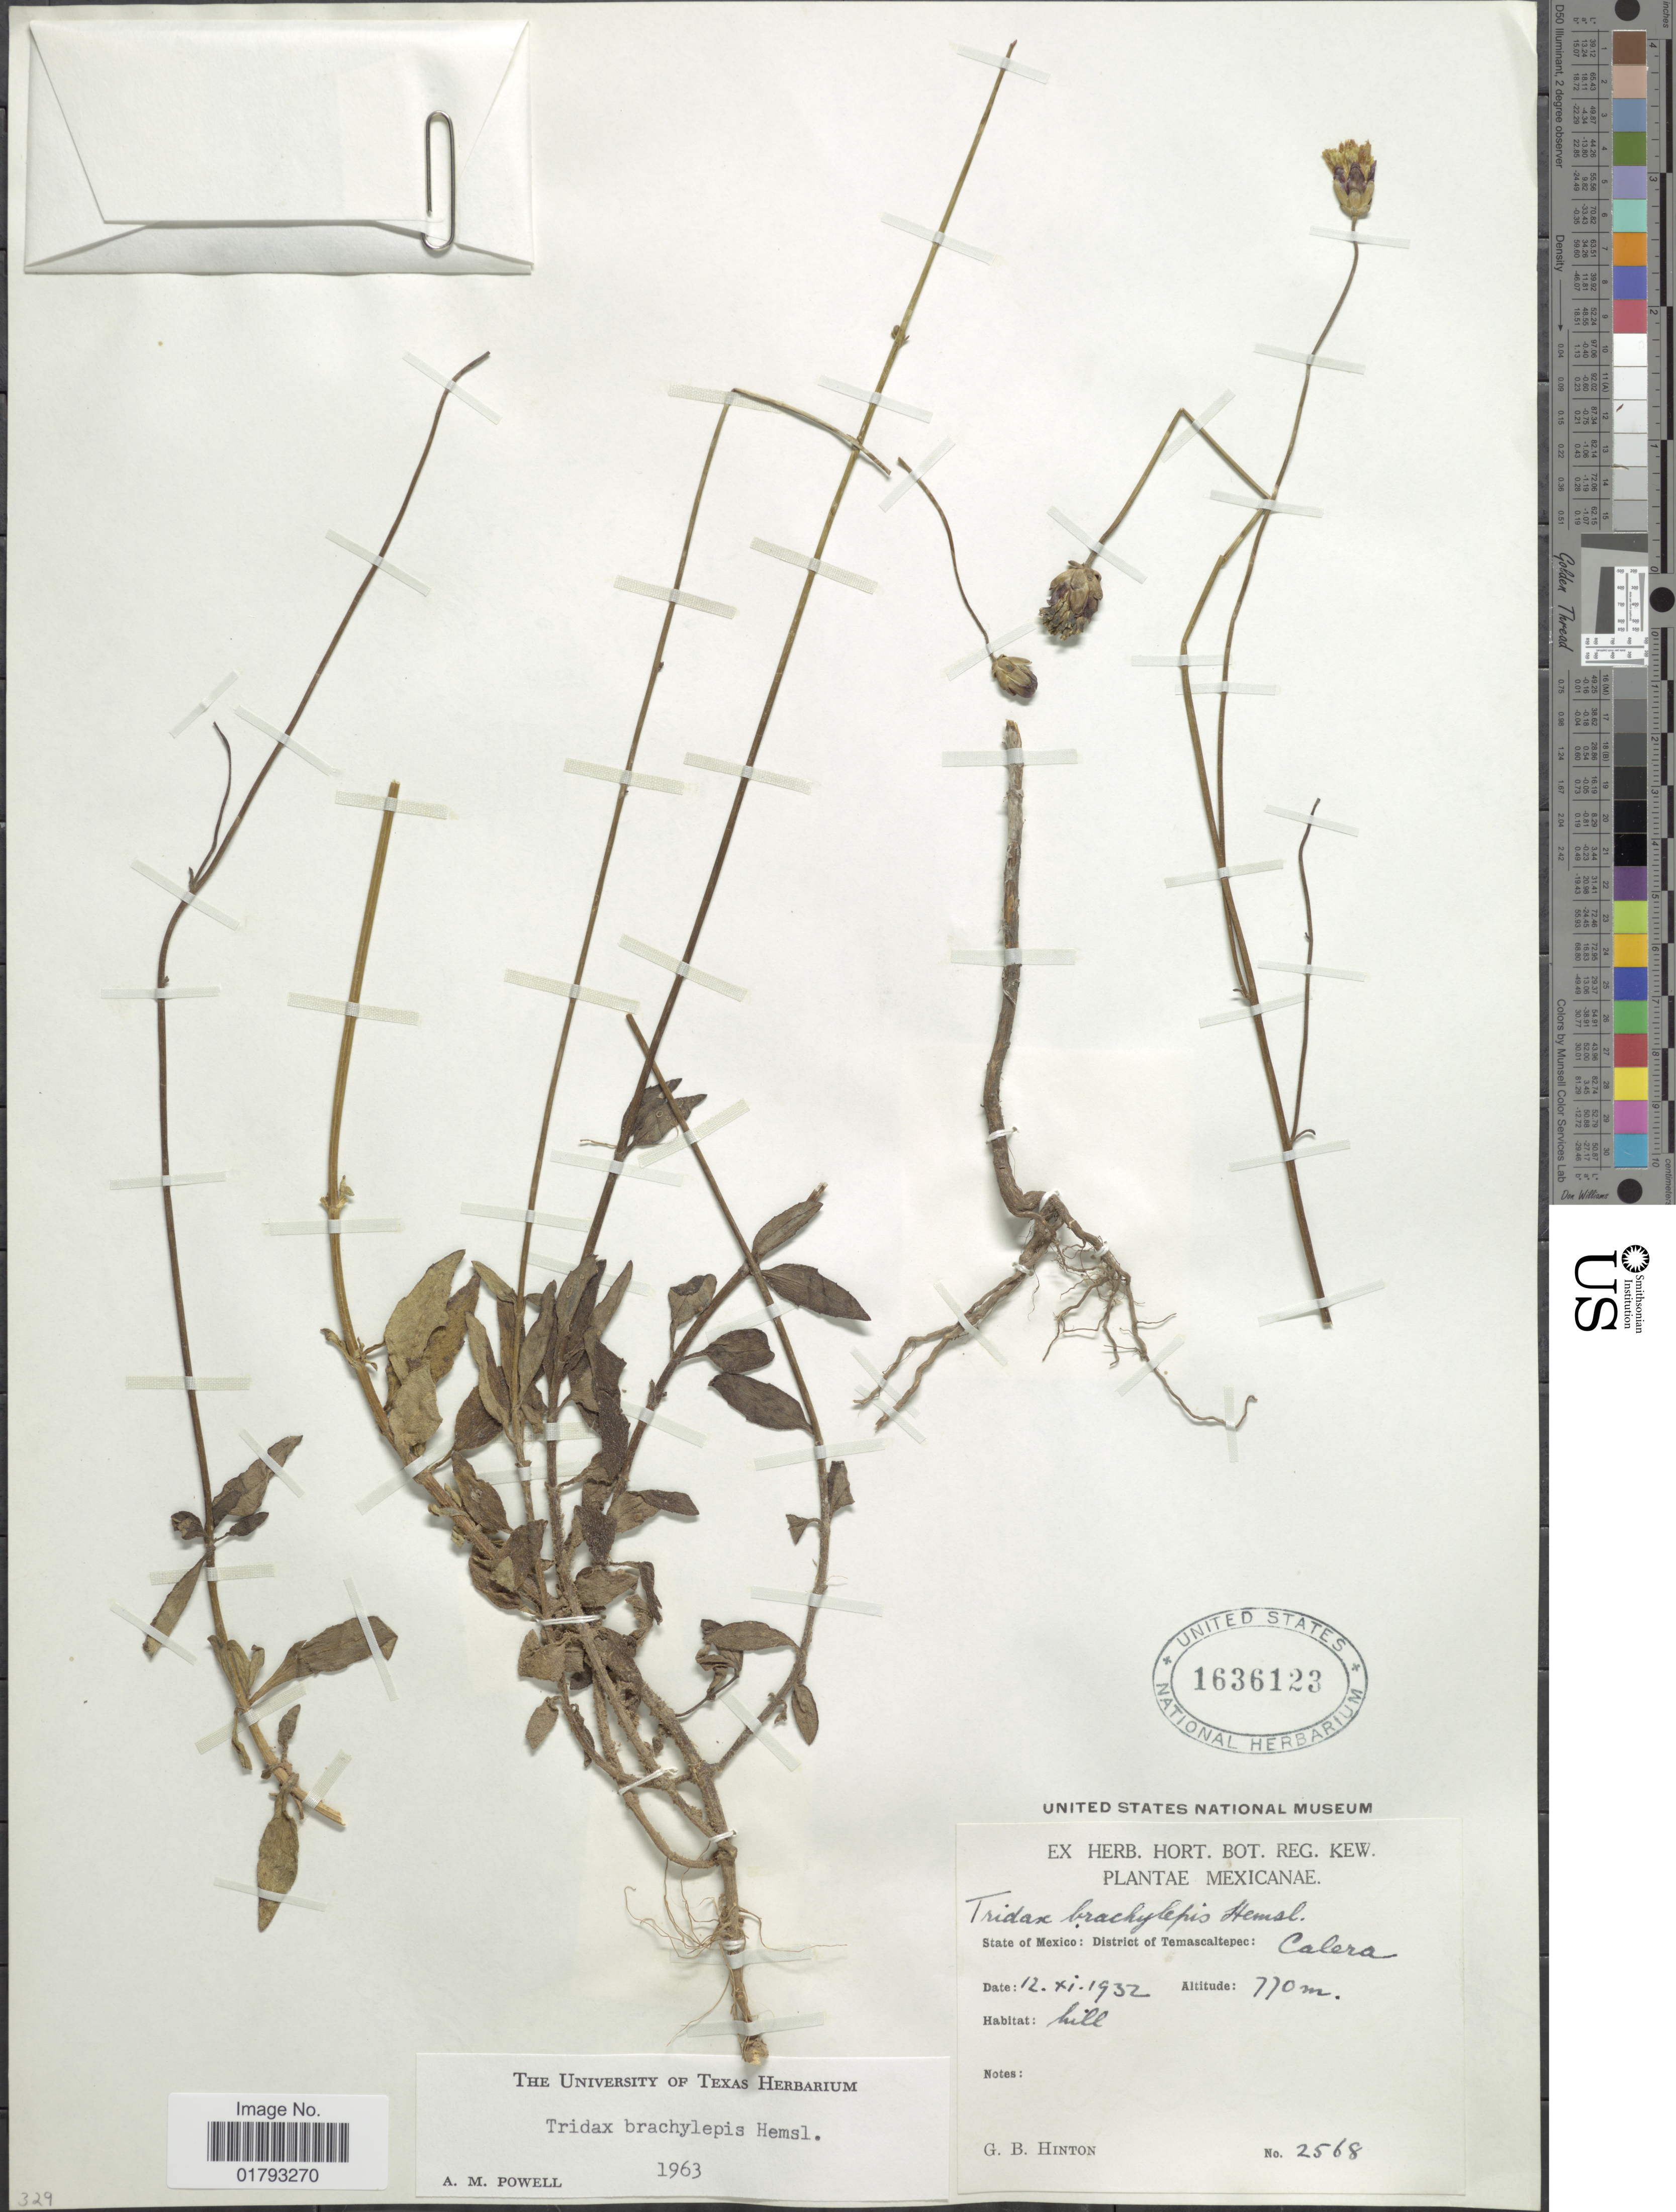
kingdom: Plantae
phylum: Tracheophyta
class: Magnoliopsida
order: Asterales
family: Asteraceae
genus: Tridax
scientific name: Tridax brachylepis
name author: Hemsl.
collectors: G. B. Hinton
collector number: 2568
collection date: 1932-11-12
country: Mexico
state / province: México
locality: State of Mexico: District of Temascaltepec: Calera.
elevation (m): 770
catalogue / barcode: US 1636123